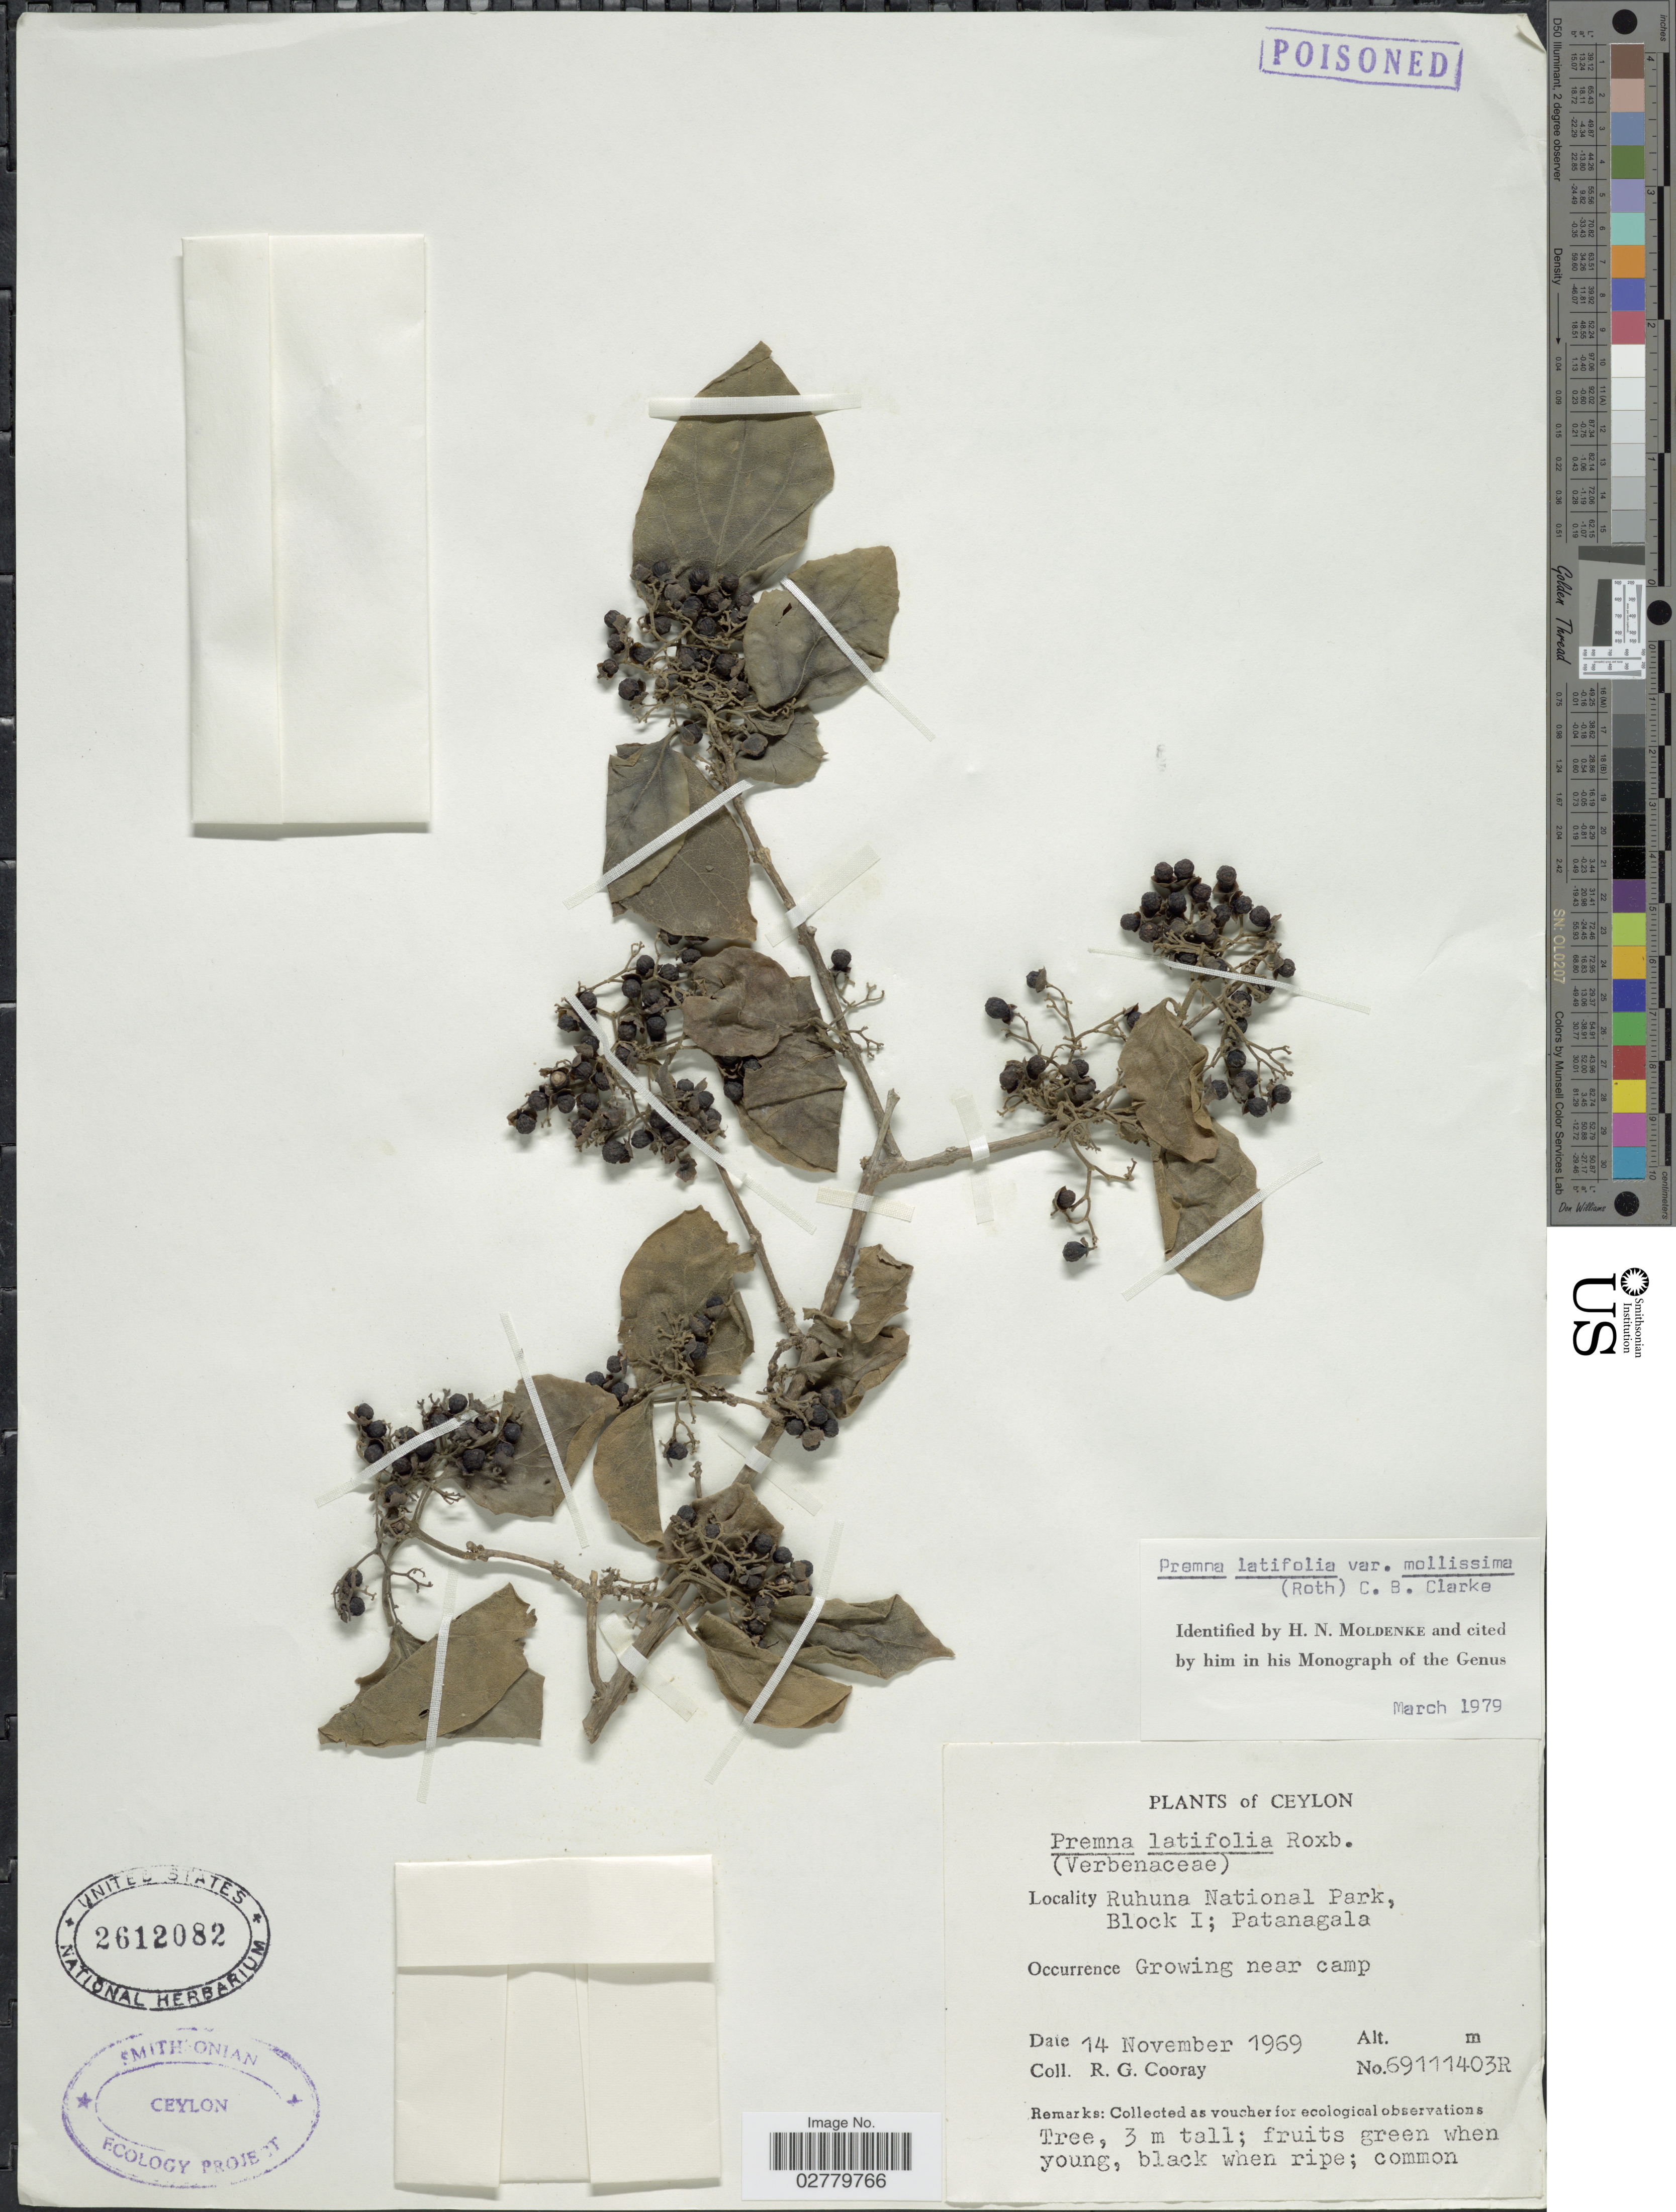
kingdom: Plantae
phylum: Tracheophyta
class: Magnoliopsida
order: Lamiales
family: Lamiaceae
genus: Premna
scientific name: Premna mollissima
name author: Roth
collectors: R. Cooray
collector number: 69111403R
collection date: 1969-11-14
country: Sri Lanka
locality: Ceylon. Ruhuna National Park, Block I; Patanagala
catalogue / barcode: US 2612082